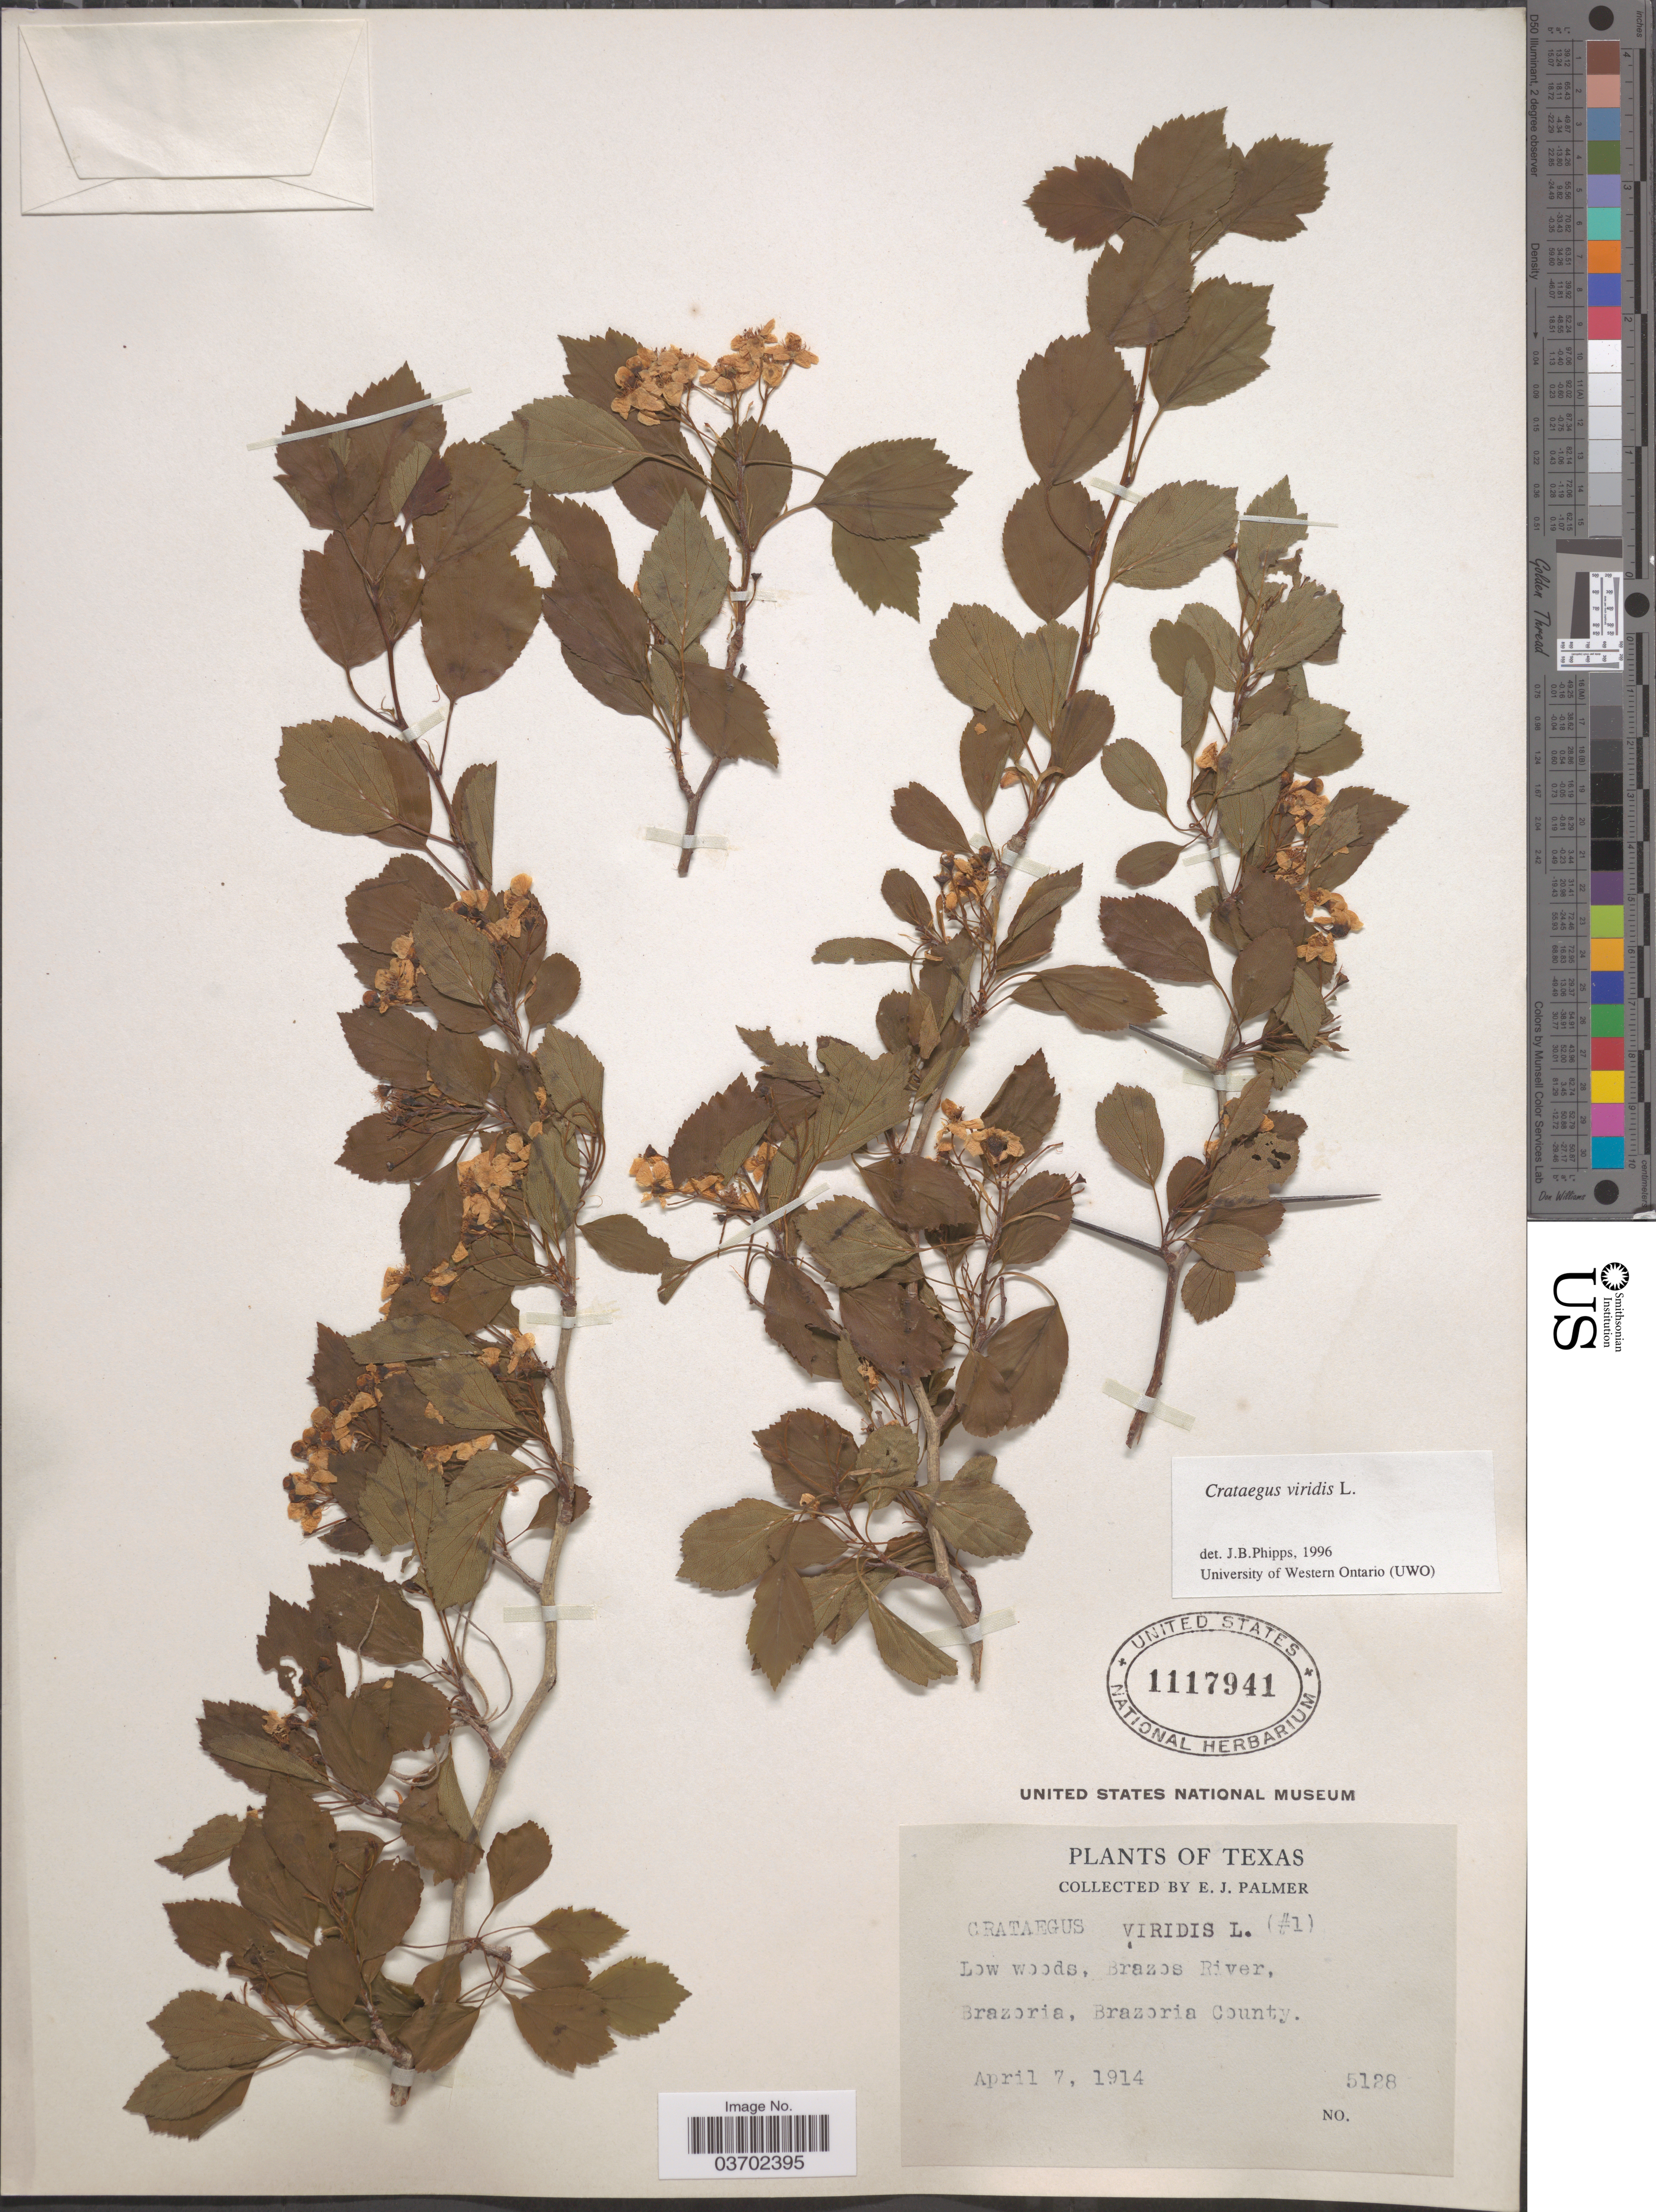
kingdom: Plantae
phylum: Tracheophyta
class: Magnoliopsida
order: Rosales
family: Rosaceae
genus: Crataegus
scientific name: Crataegus viridis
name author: L.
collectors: E. J. Palmer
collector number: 5128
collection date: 1914-04-07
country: United States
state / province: Texas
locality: Brazos River, Brazoria, Brazoria County.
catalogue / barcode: US 1117941